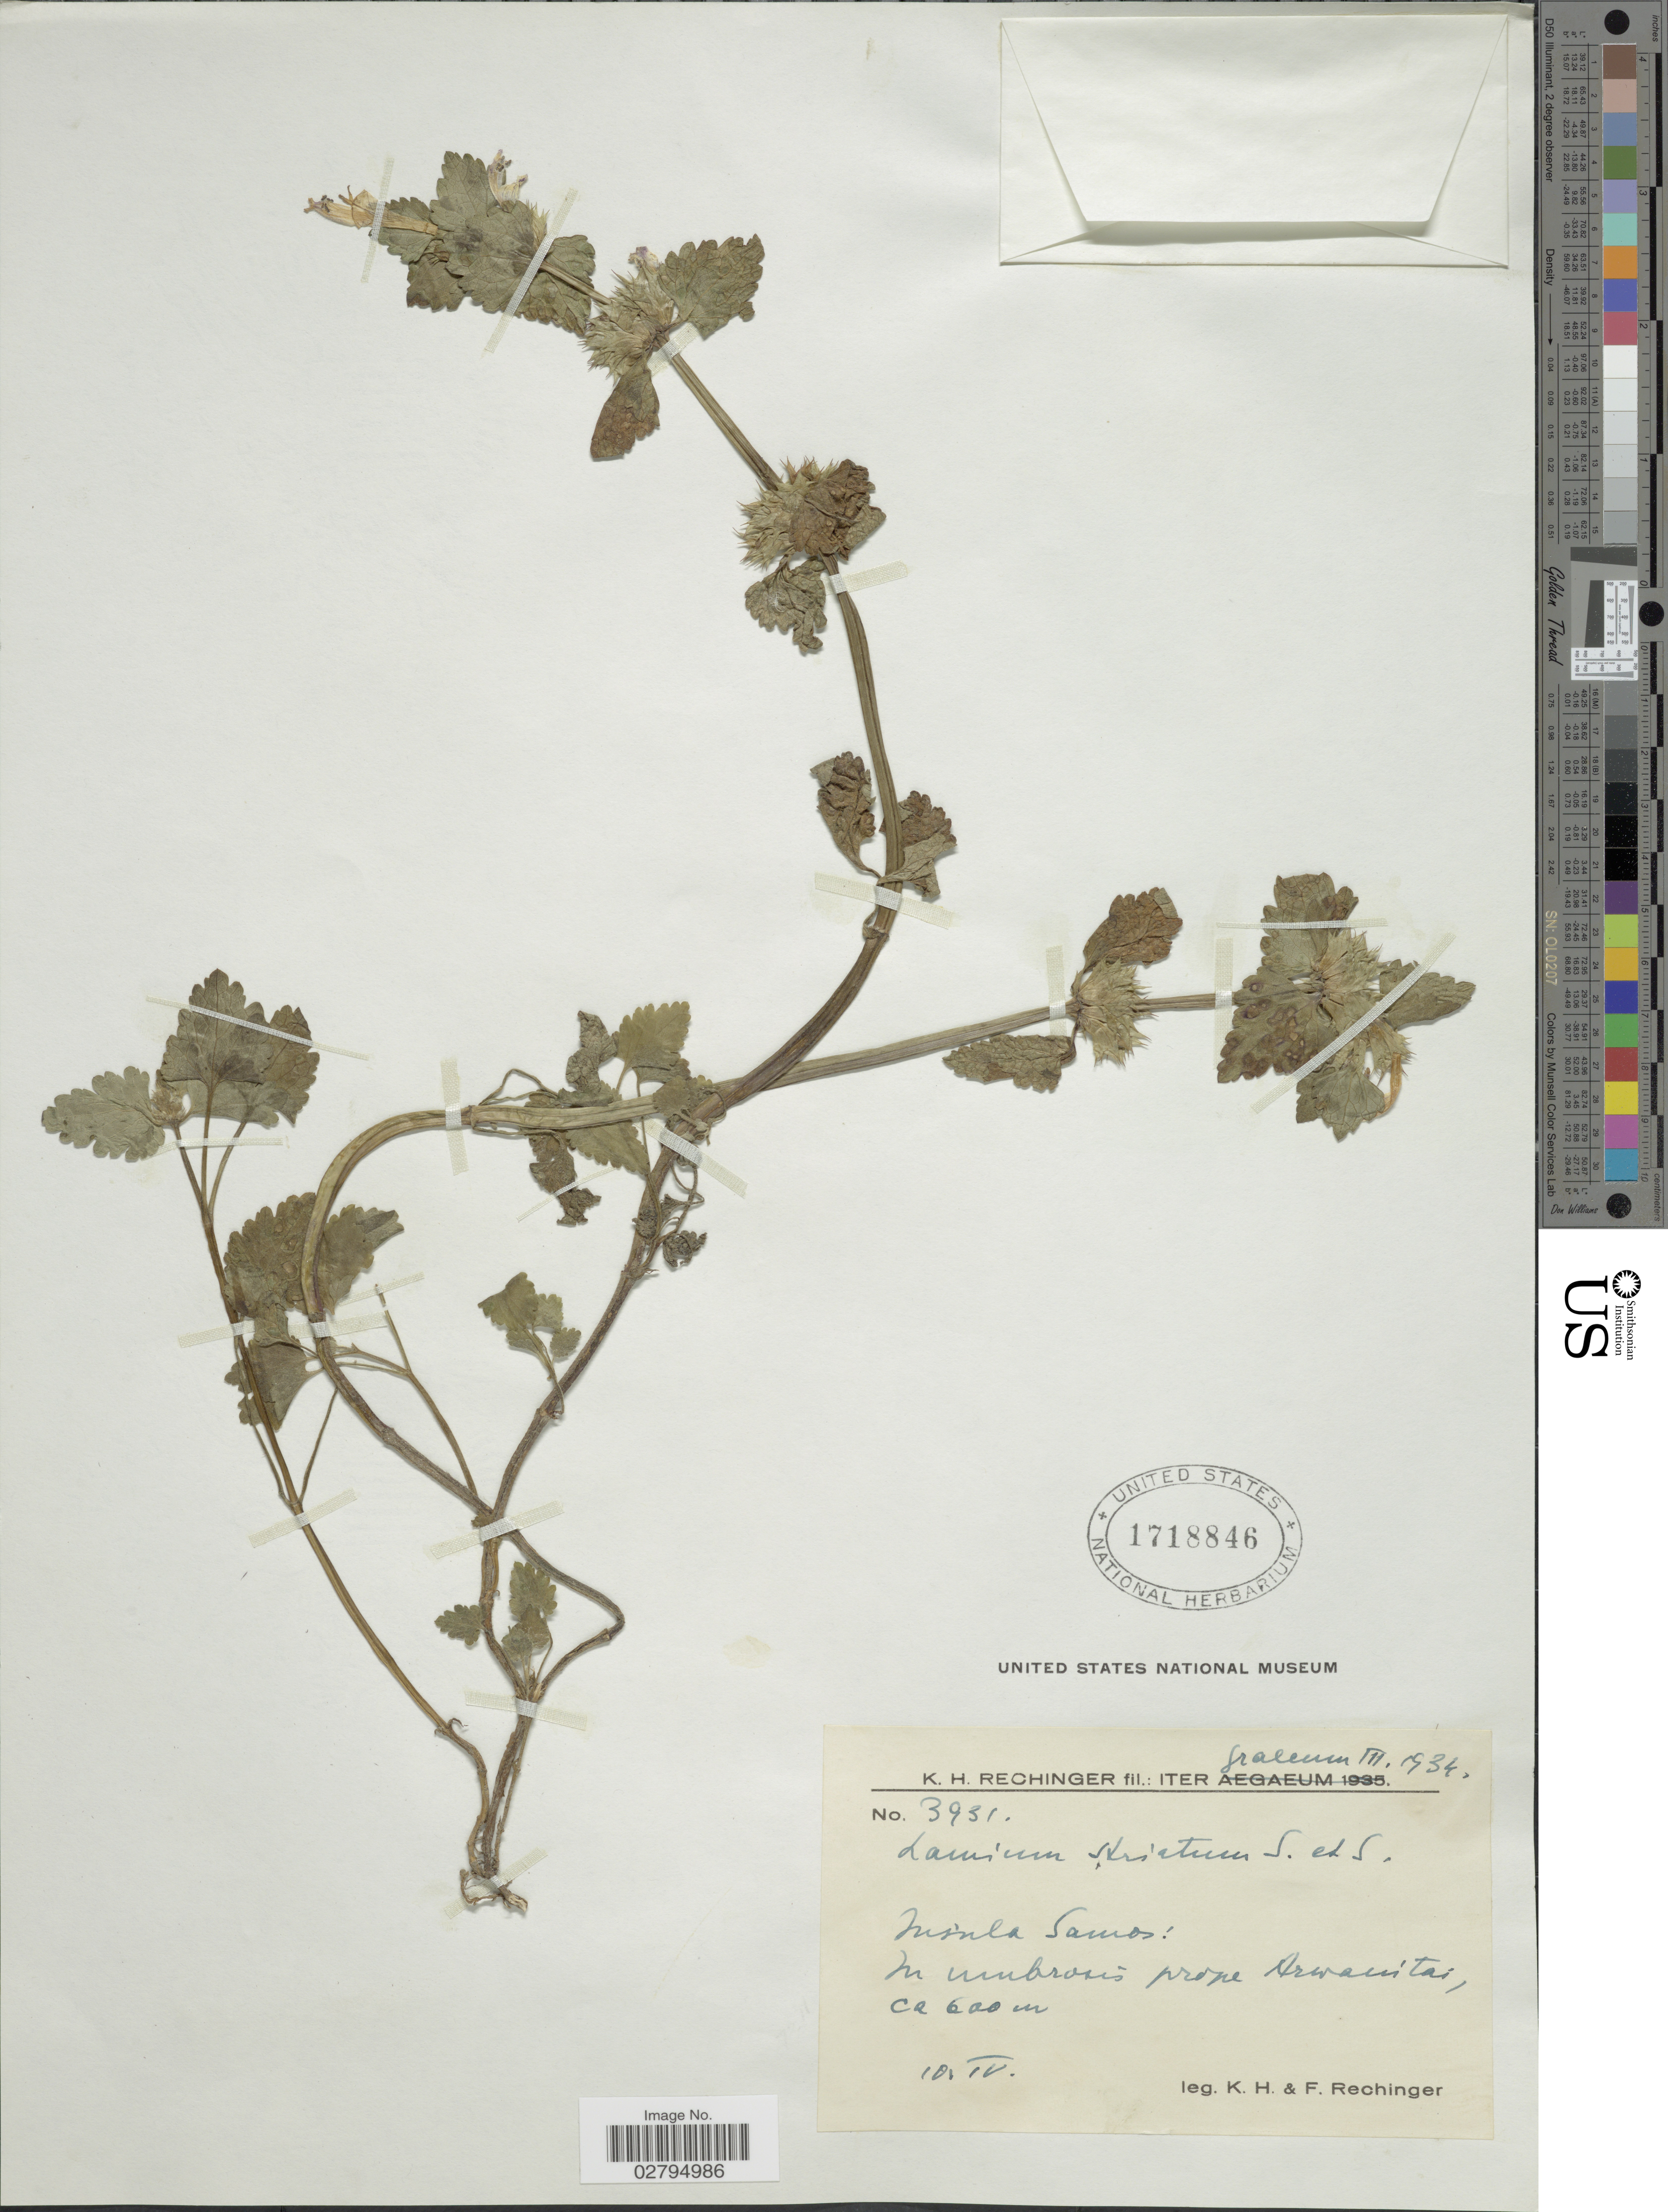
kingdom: Plantae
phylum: Tracheophyta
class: Magnoliopsida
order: Lamiales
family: Lamiaceae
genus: Lamium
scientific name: Lamium garganicum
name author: L.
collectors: K. H. Rechinger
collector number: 3931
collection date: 1934-04-10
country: Greece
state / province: North Aegean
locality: Iter Graceum. Insula Samos: In umbrosis prope Arwanitai.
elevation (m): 600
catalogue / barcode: US 1718846